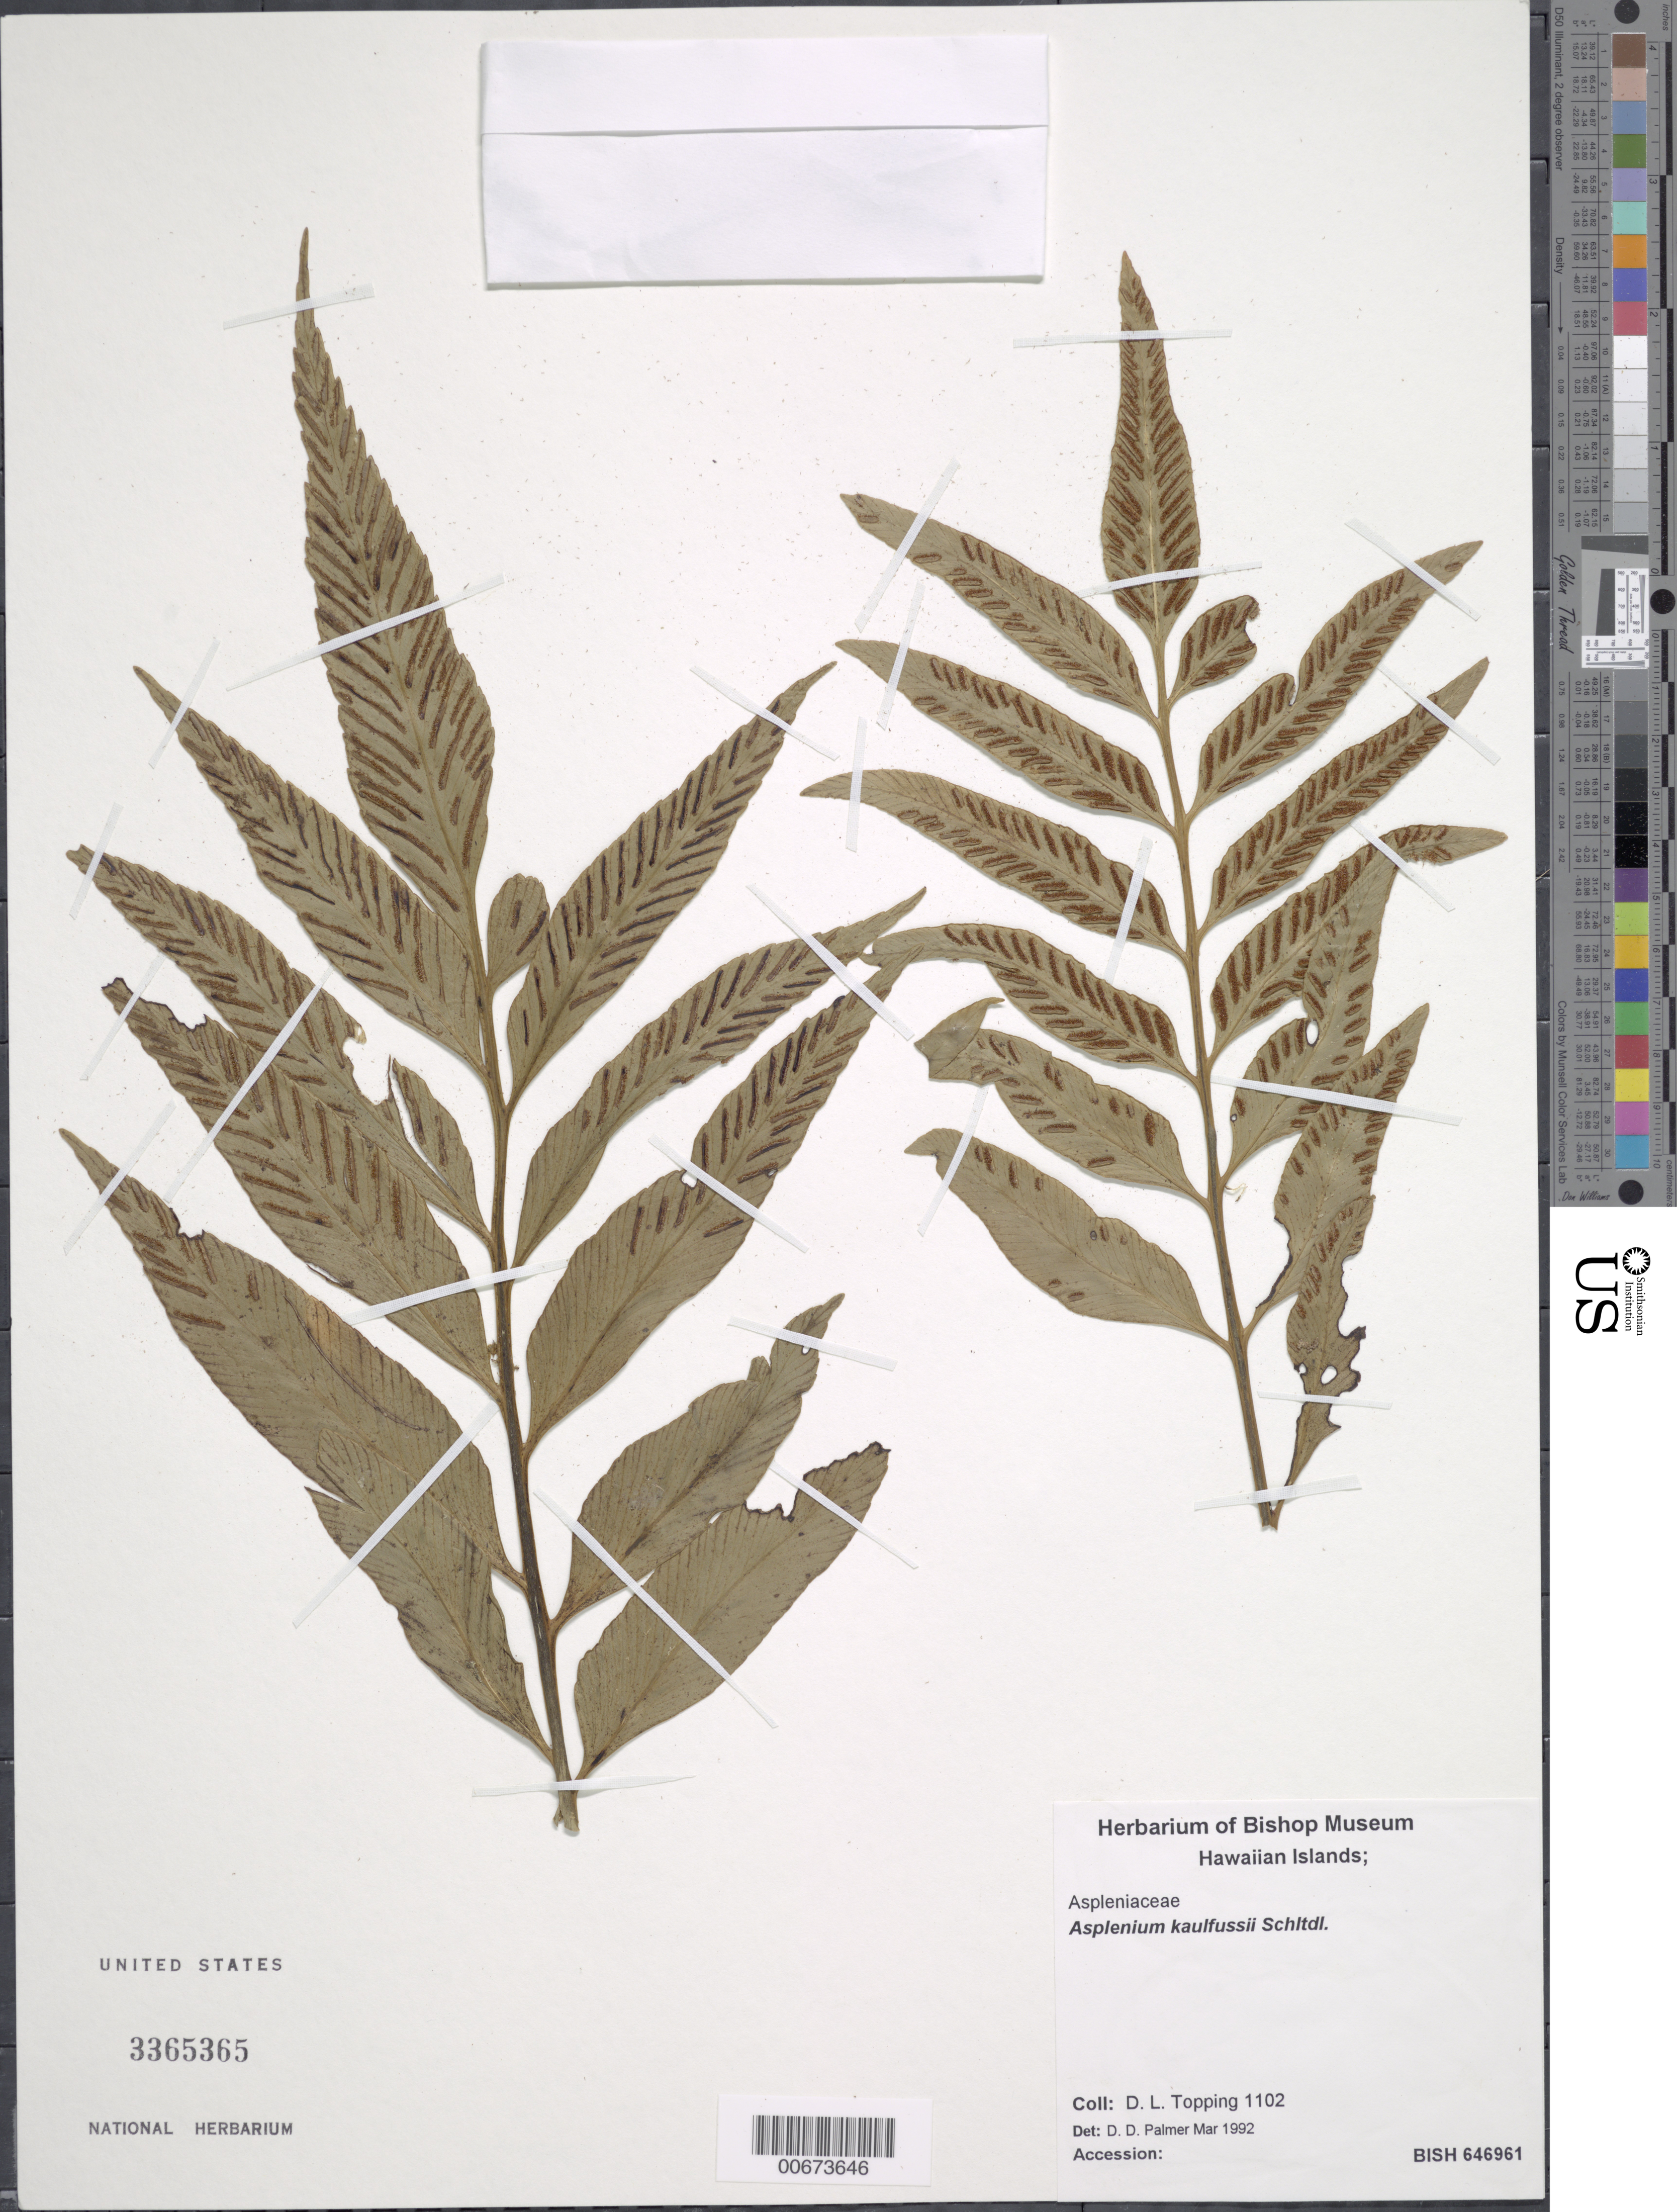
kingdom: Plantae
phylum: Tracheophyta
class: Polypodiopsida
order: Polypodiales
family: Aspleniaceae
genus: Asplenium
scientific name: Asplenium kaulfussii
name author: Schltdl.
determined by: Palmer, D. D.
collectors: D. L. Topping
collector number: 1102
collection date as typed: s.d.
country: United States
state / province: Hawaii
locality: s.l.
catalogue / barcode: US 3365365